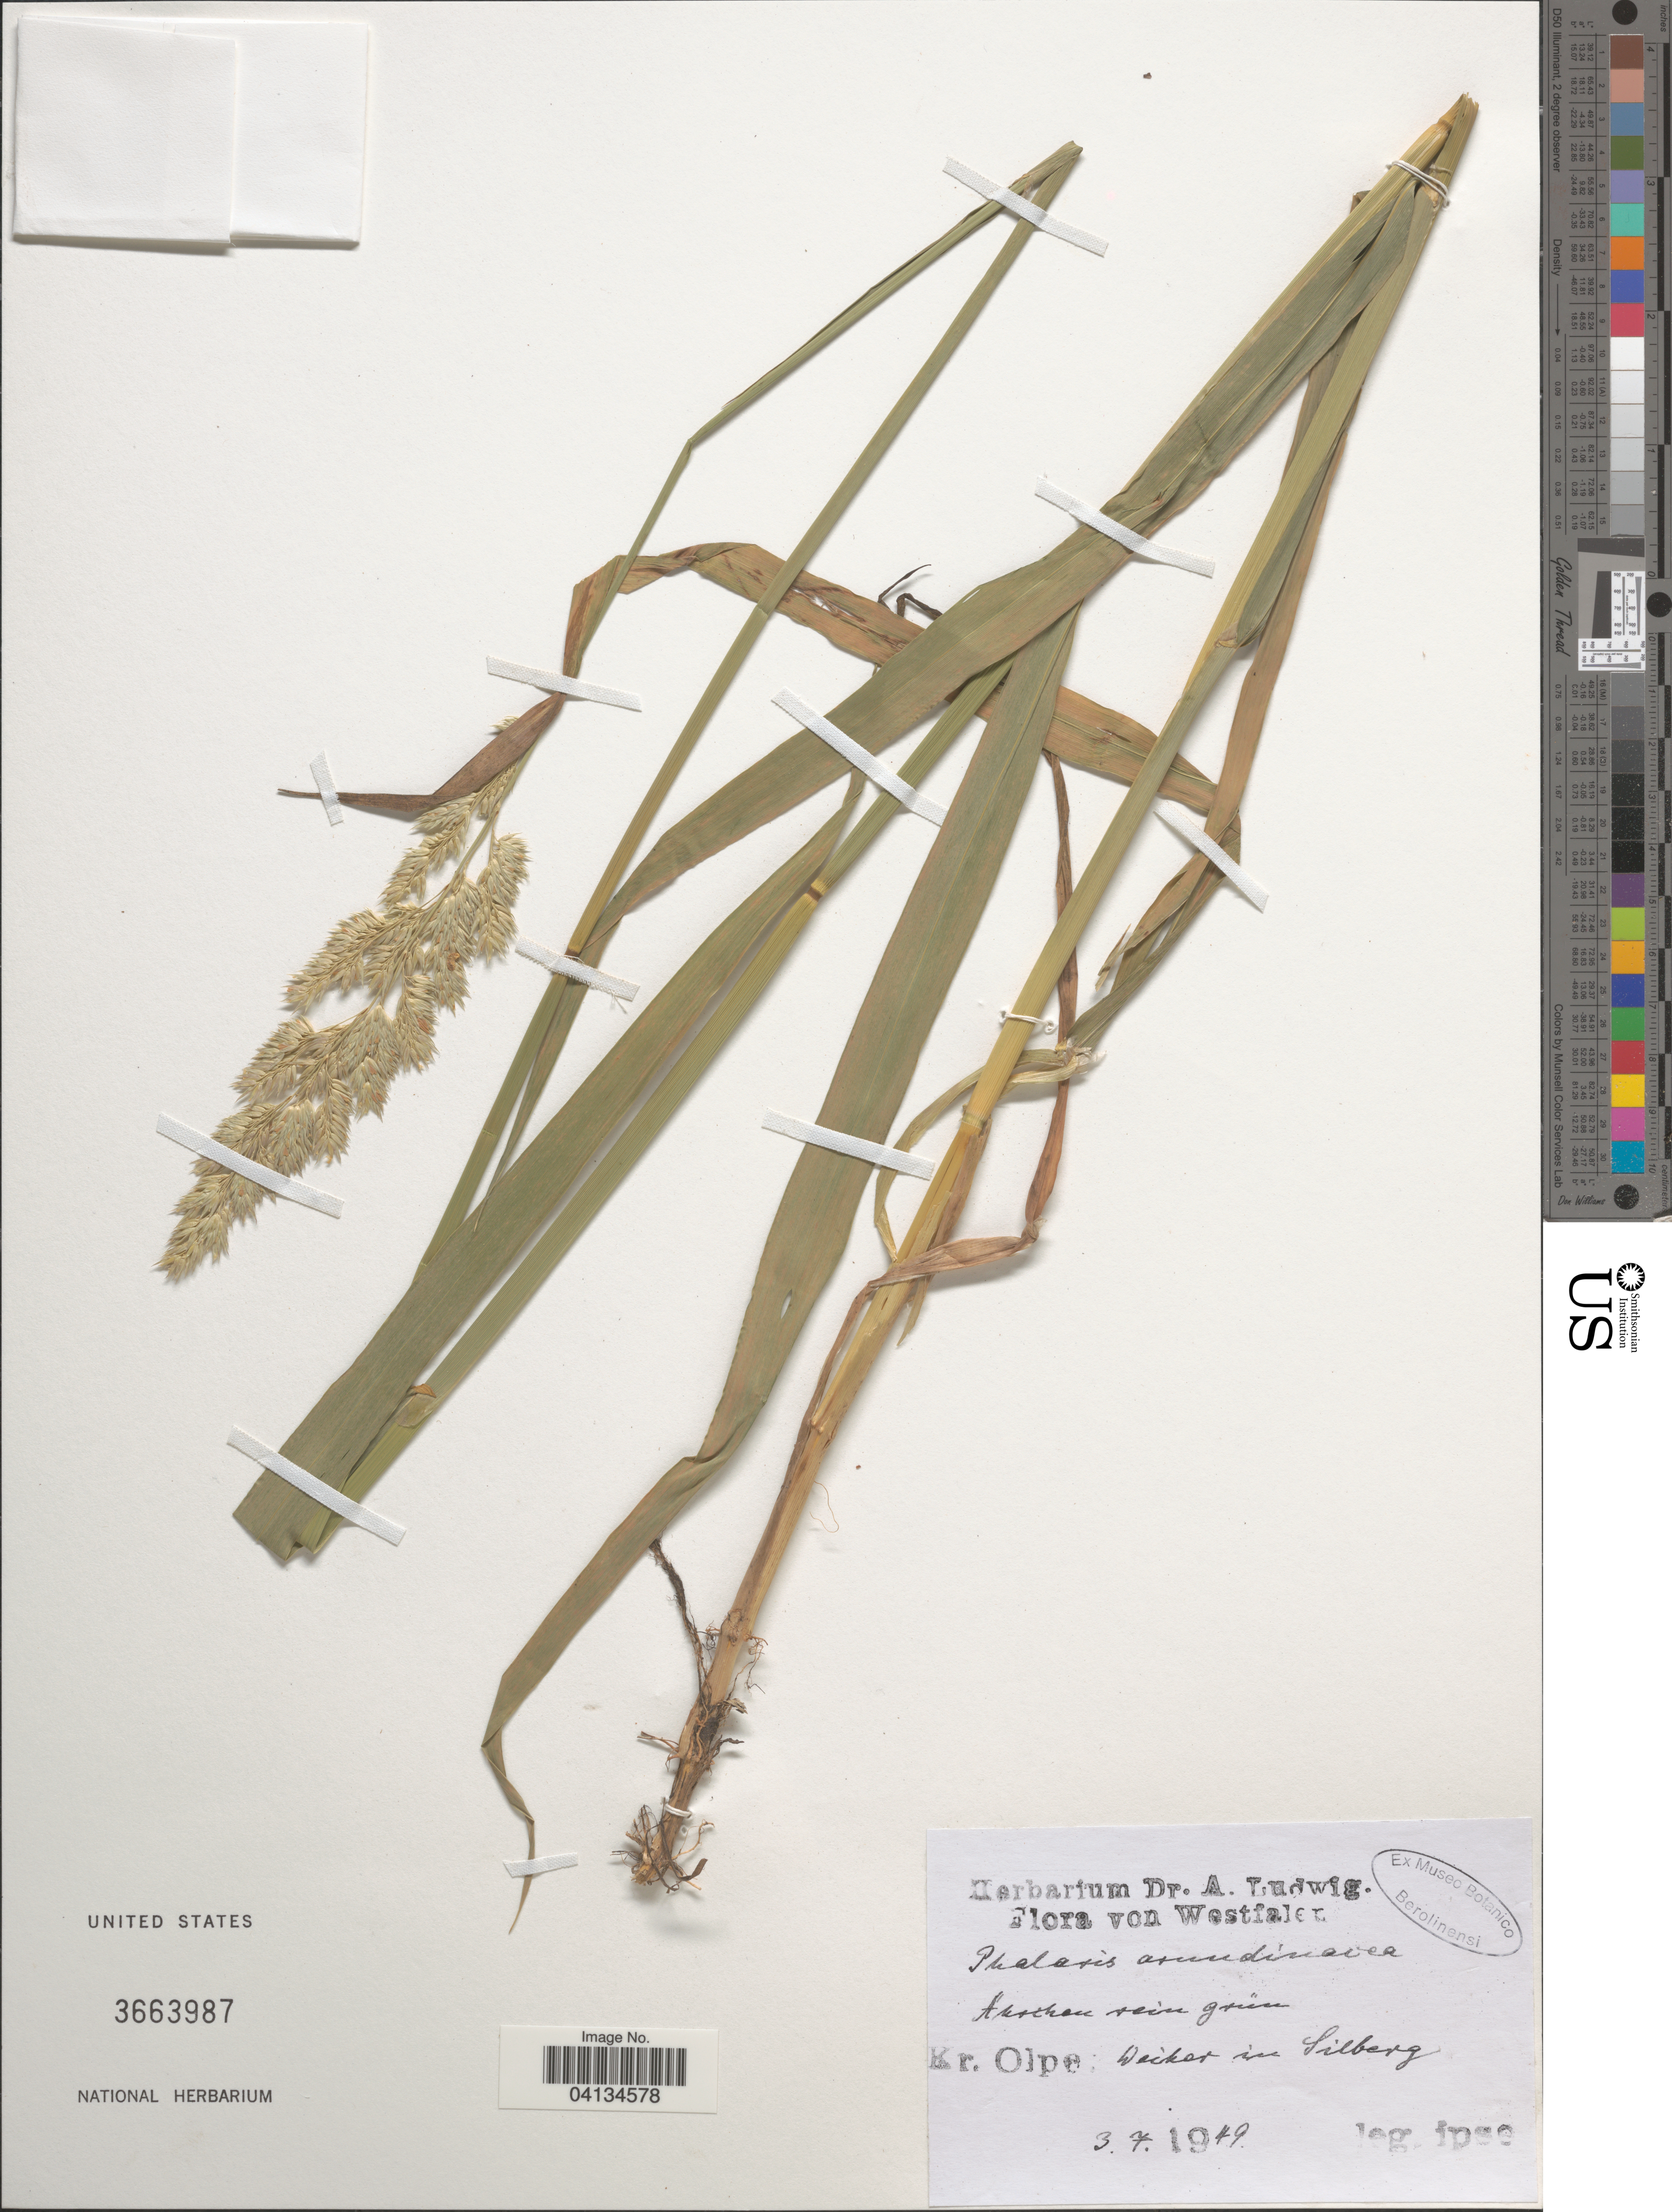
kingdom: Plantae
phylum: Tracheophyta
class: Liliopsida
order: Poales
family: Poaceae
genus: Phalaris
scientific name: Phalaris arundinacea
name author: L.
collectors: A. Ludwig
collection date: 1949-07-03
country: Germany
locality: Westfalen. Kr. Olpe: Weiker im Silberg.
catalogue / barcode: US 3663987